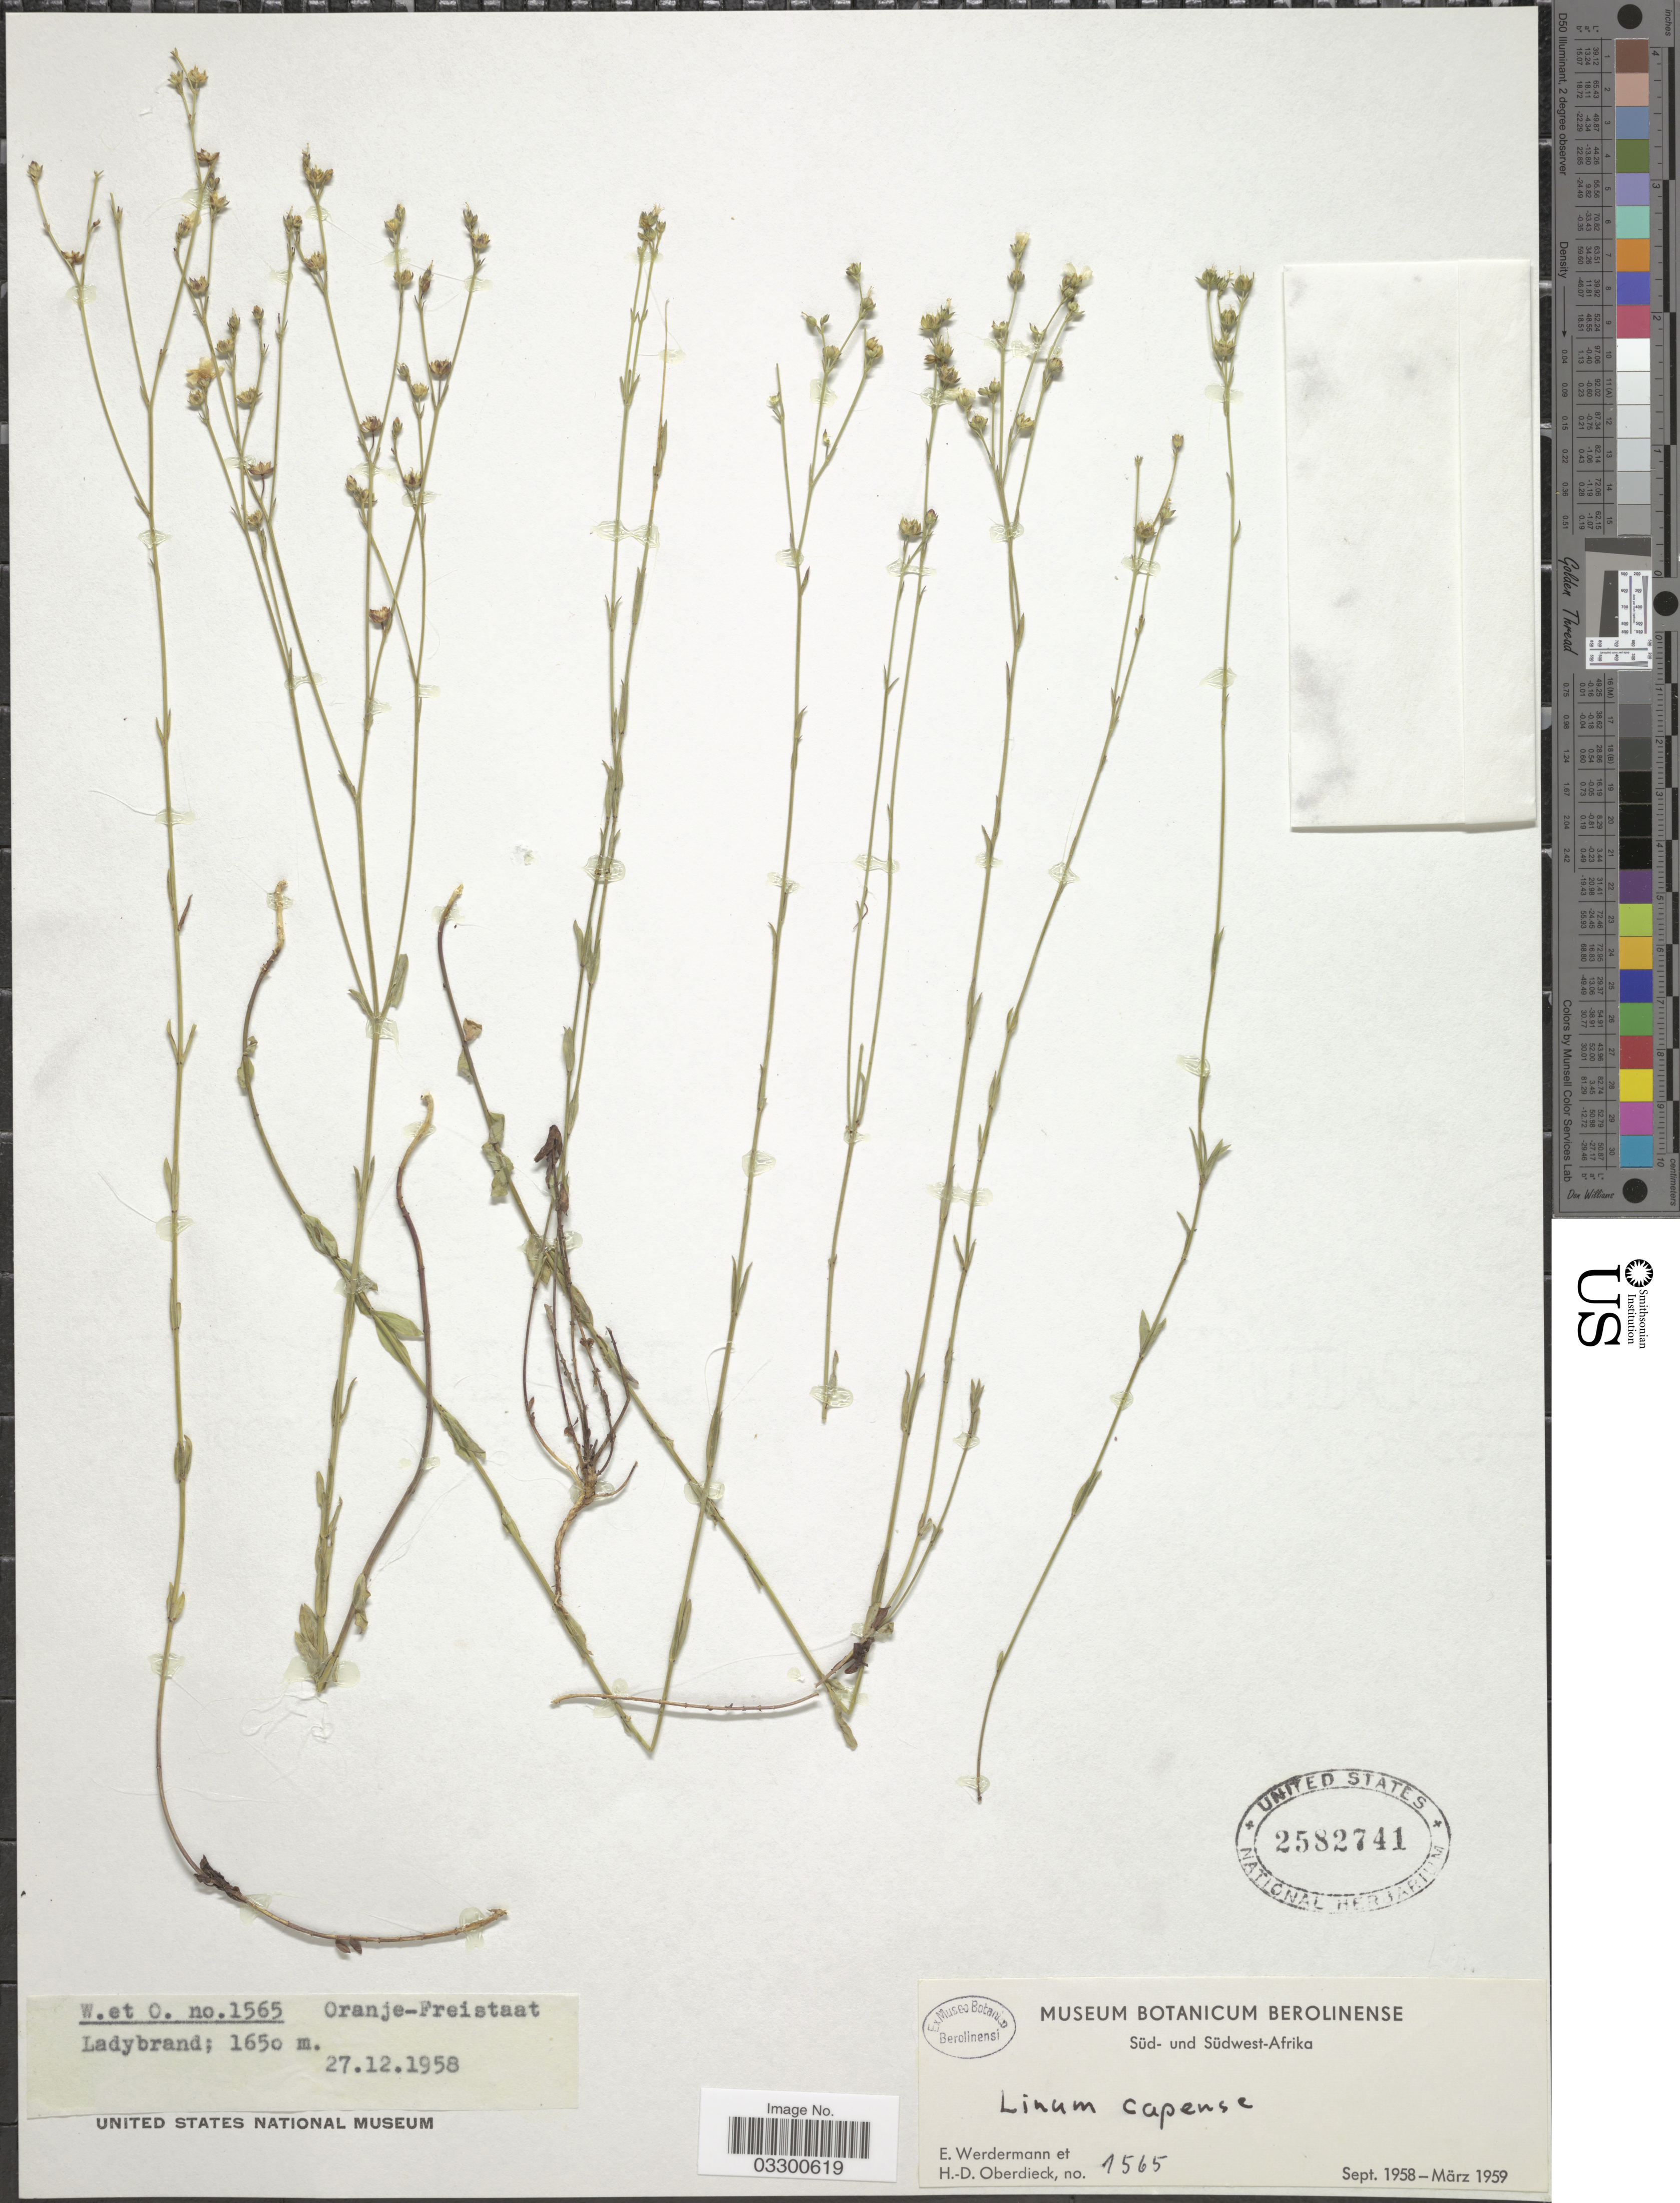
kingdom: Plantae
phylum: Tracheophyta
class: Magnoliopsida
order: Malpighiales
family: Linaceae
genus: Linum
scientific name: Linum capense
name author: Houtt.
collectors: E. Werdermann & H. Oberdieck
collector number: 1565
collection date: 1958-12-27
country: South Africa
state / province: Free State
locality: Süd-Afrika. Oranje-Freistaat. Ladybrand.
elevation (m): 1650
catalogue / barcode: US 2582741